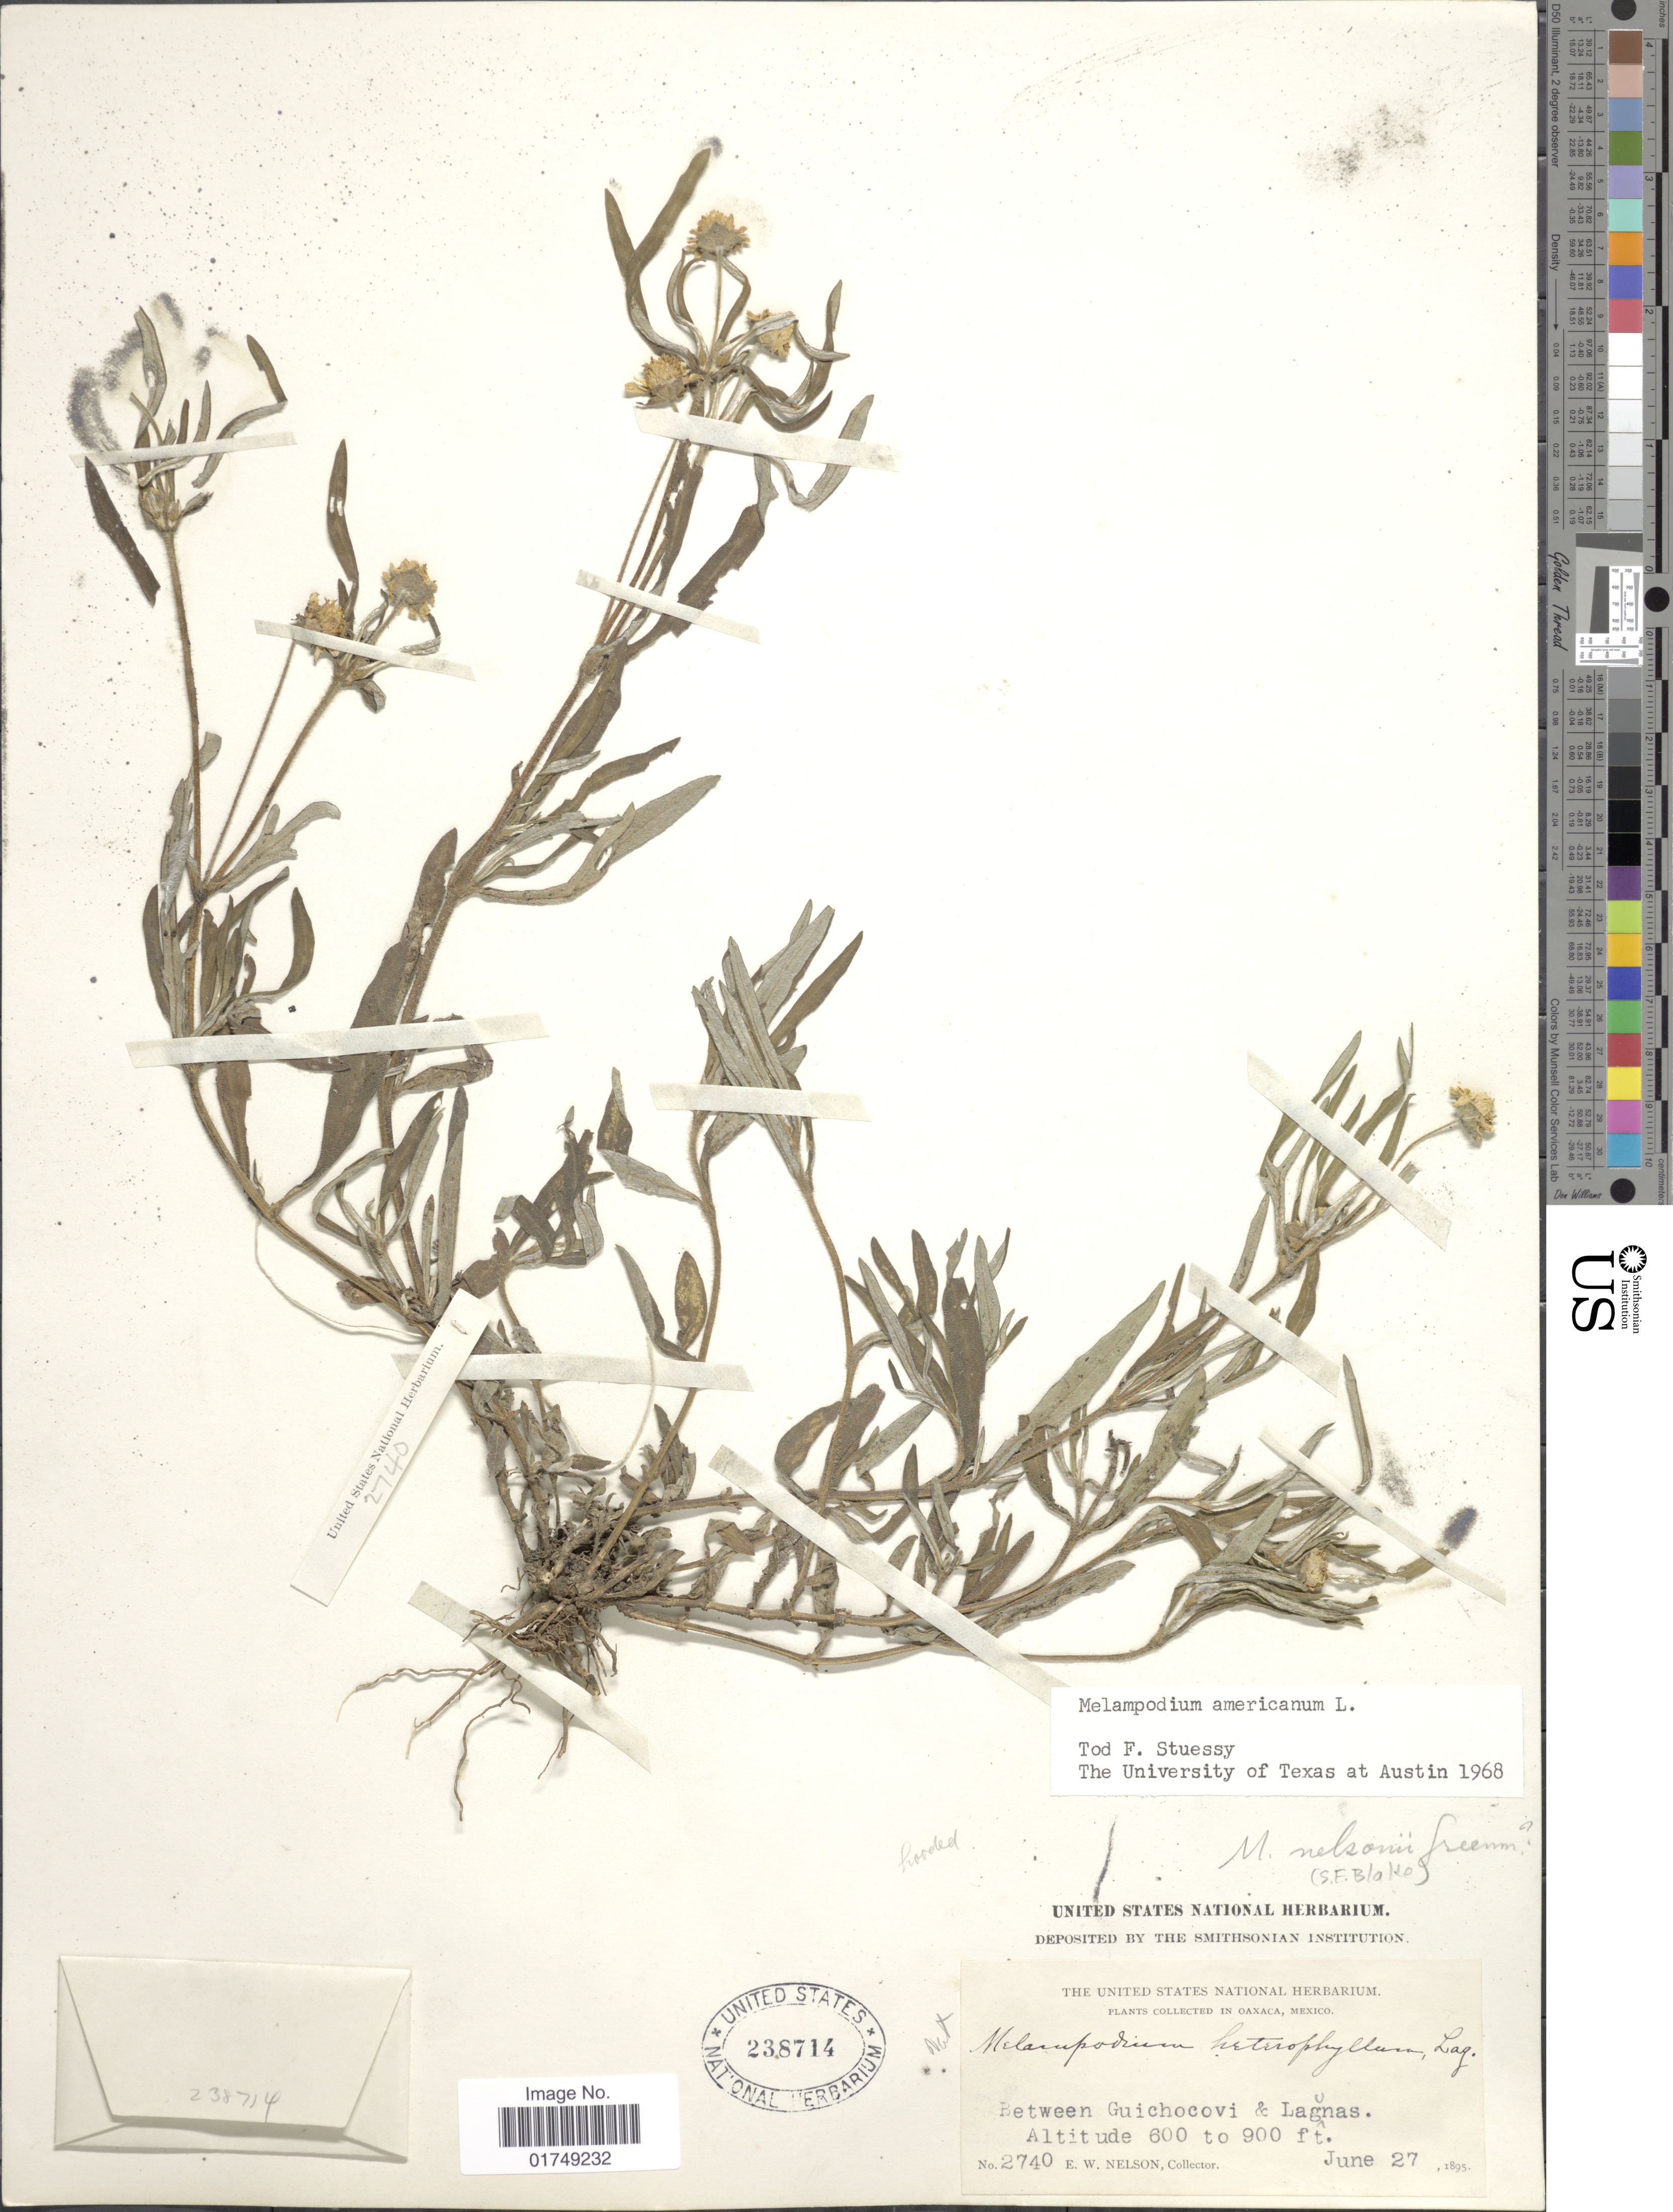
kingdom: Plantae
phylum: Tracheophyta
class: Magnoliopsida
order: Asterales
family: Asteraceae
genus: Melampodium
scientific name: Melampodium americanum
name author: L.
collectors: E. W. Nelson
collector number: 2740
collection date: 1895-06-27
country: Mexico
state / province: Oaxaca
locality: Between Guichocovi & Lagunas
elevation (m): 183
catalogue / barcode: US 238714